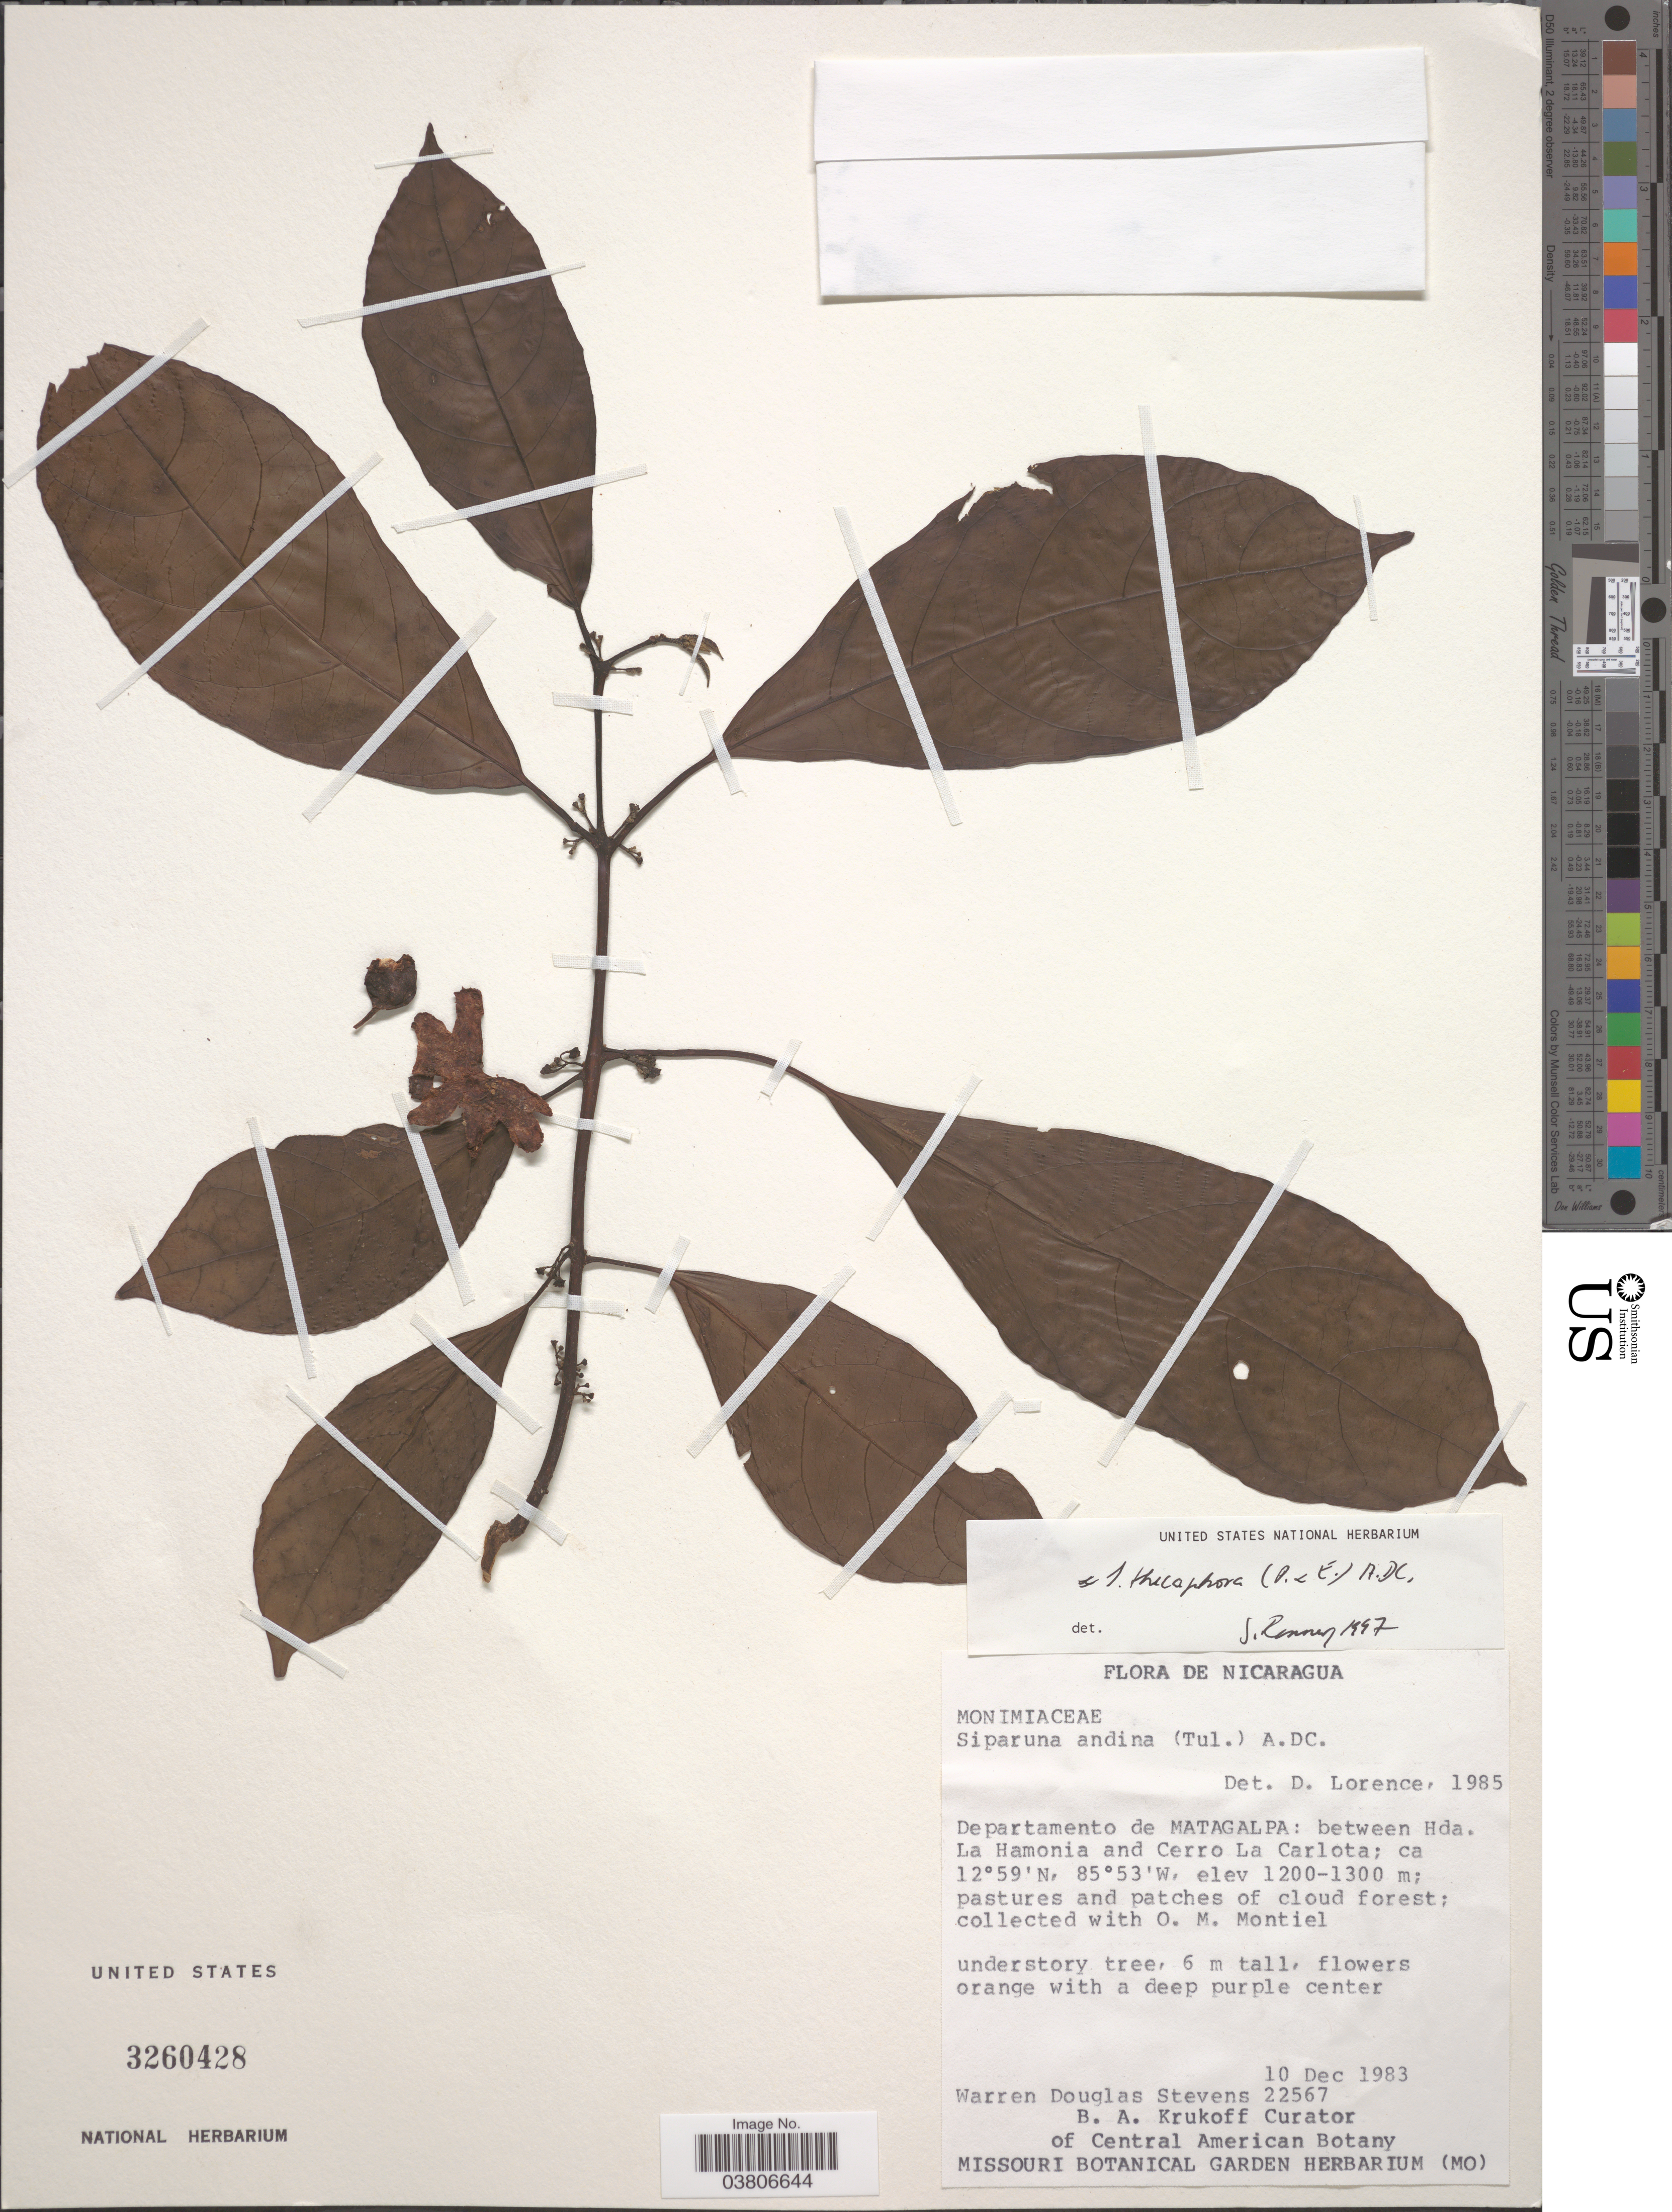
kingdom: Plantae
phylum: Tracheophyta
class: Magnoliopsida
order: Laurales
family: Siparunaceae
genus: Siparuna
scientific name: Siparuna thecaphora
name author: (Poepp. & Endl.) A. DC.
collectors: W. D. Stevens & O. Montiel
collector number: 22567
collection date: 1983-12-10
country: Nicaragua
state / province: Matagalpa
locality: Departamento de Matagalpa: between Hda. La Hamonia and Cerro La Carlota.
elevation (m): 1200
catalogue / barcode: US 3260428